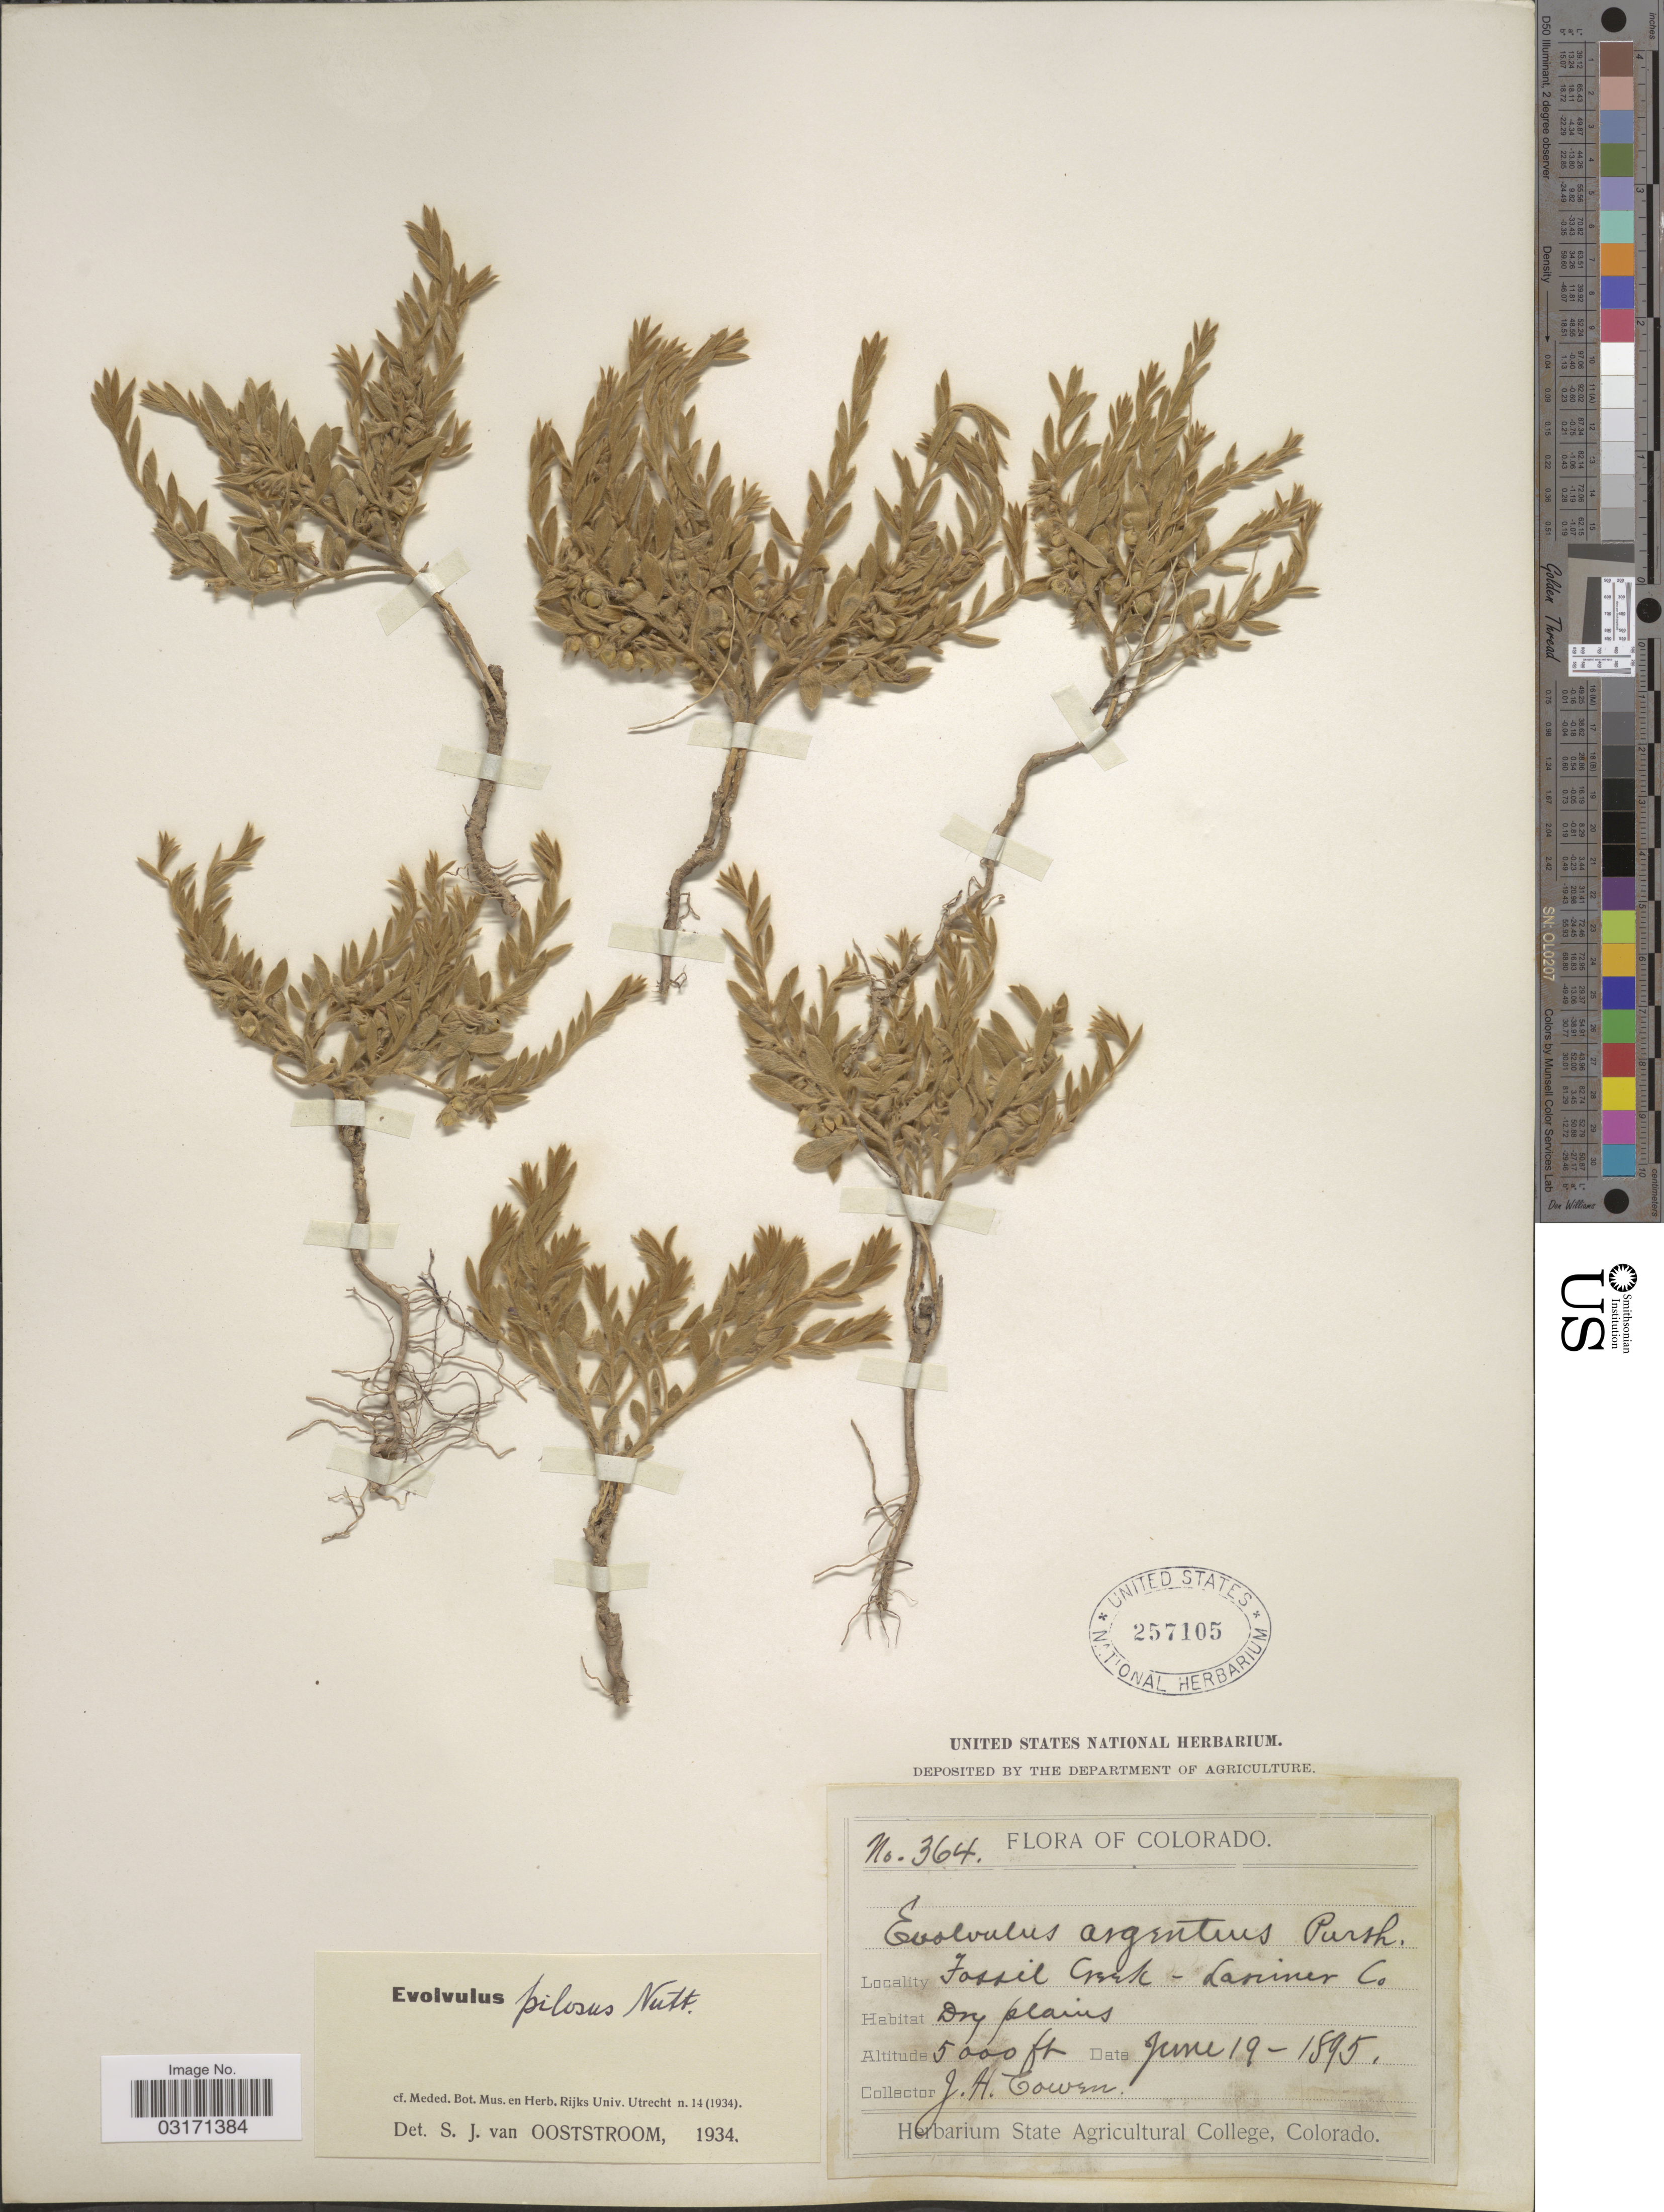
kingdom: Plantae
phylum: Tracheophyta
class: Magnoliopsida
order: Solanales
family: Convolvulaceae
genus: Evolvulus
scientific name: Evolvulus pilosus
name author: Roxb.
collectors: J. H. Cowen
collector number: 364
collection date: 1895-06-19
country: United States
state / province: Colorado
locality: Fossil Creek, Larimer Co.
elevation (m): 1524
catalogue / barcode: US 257105